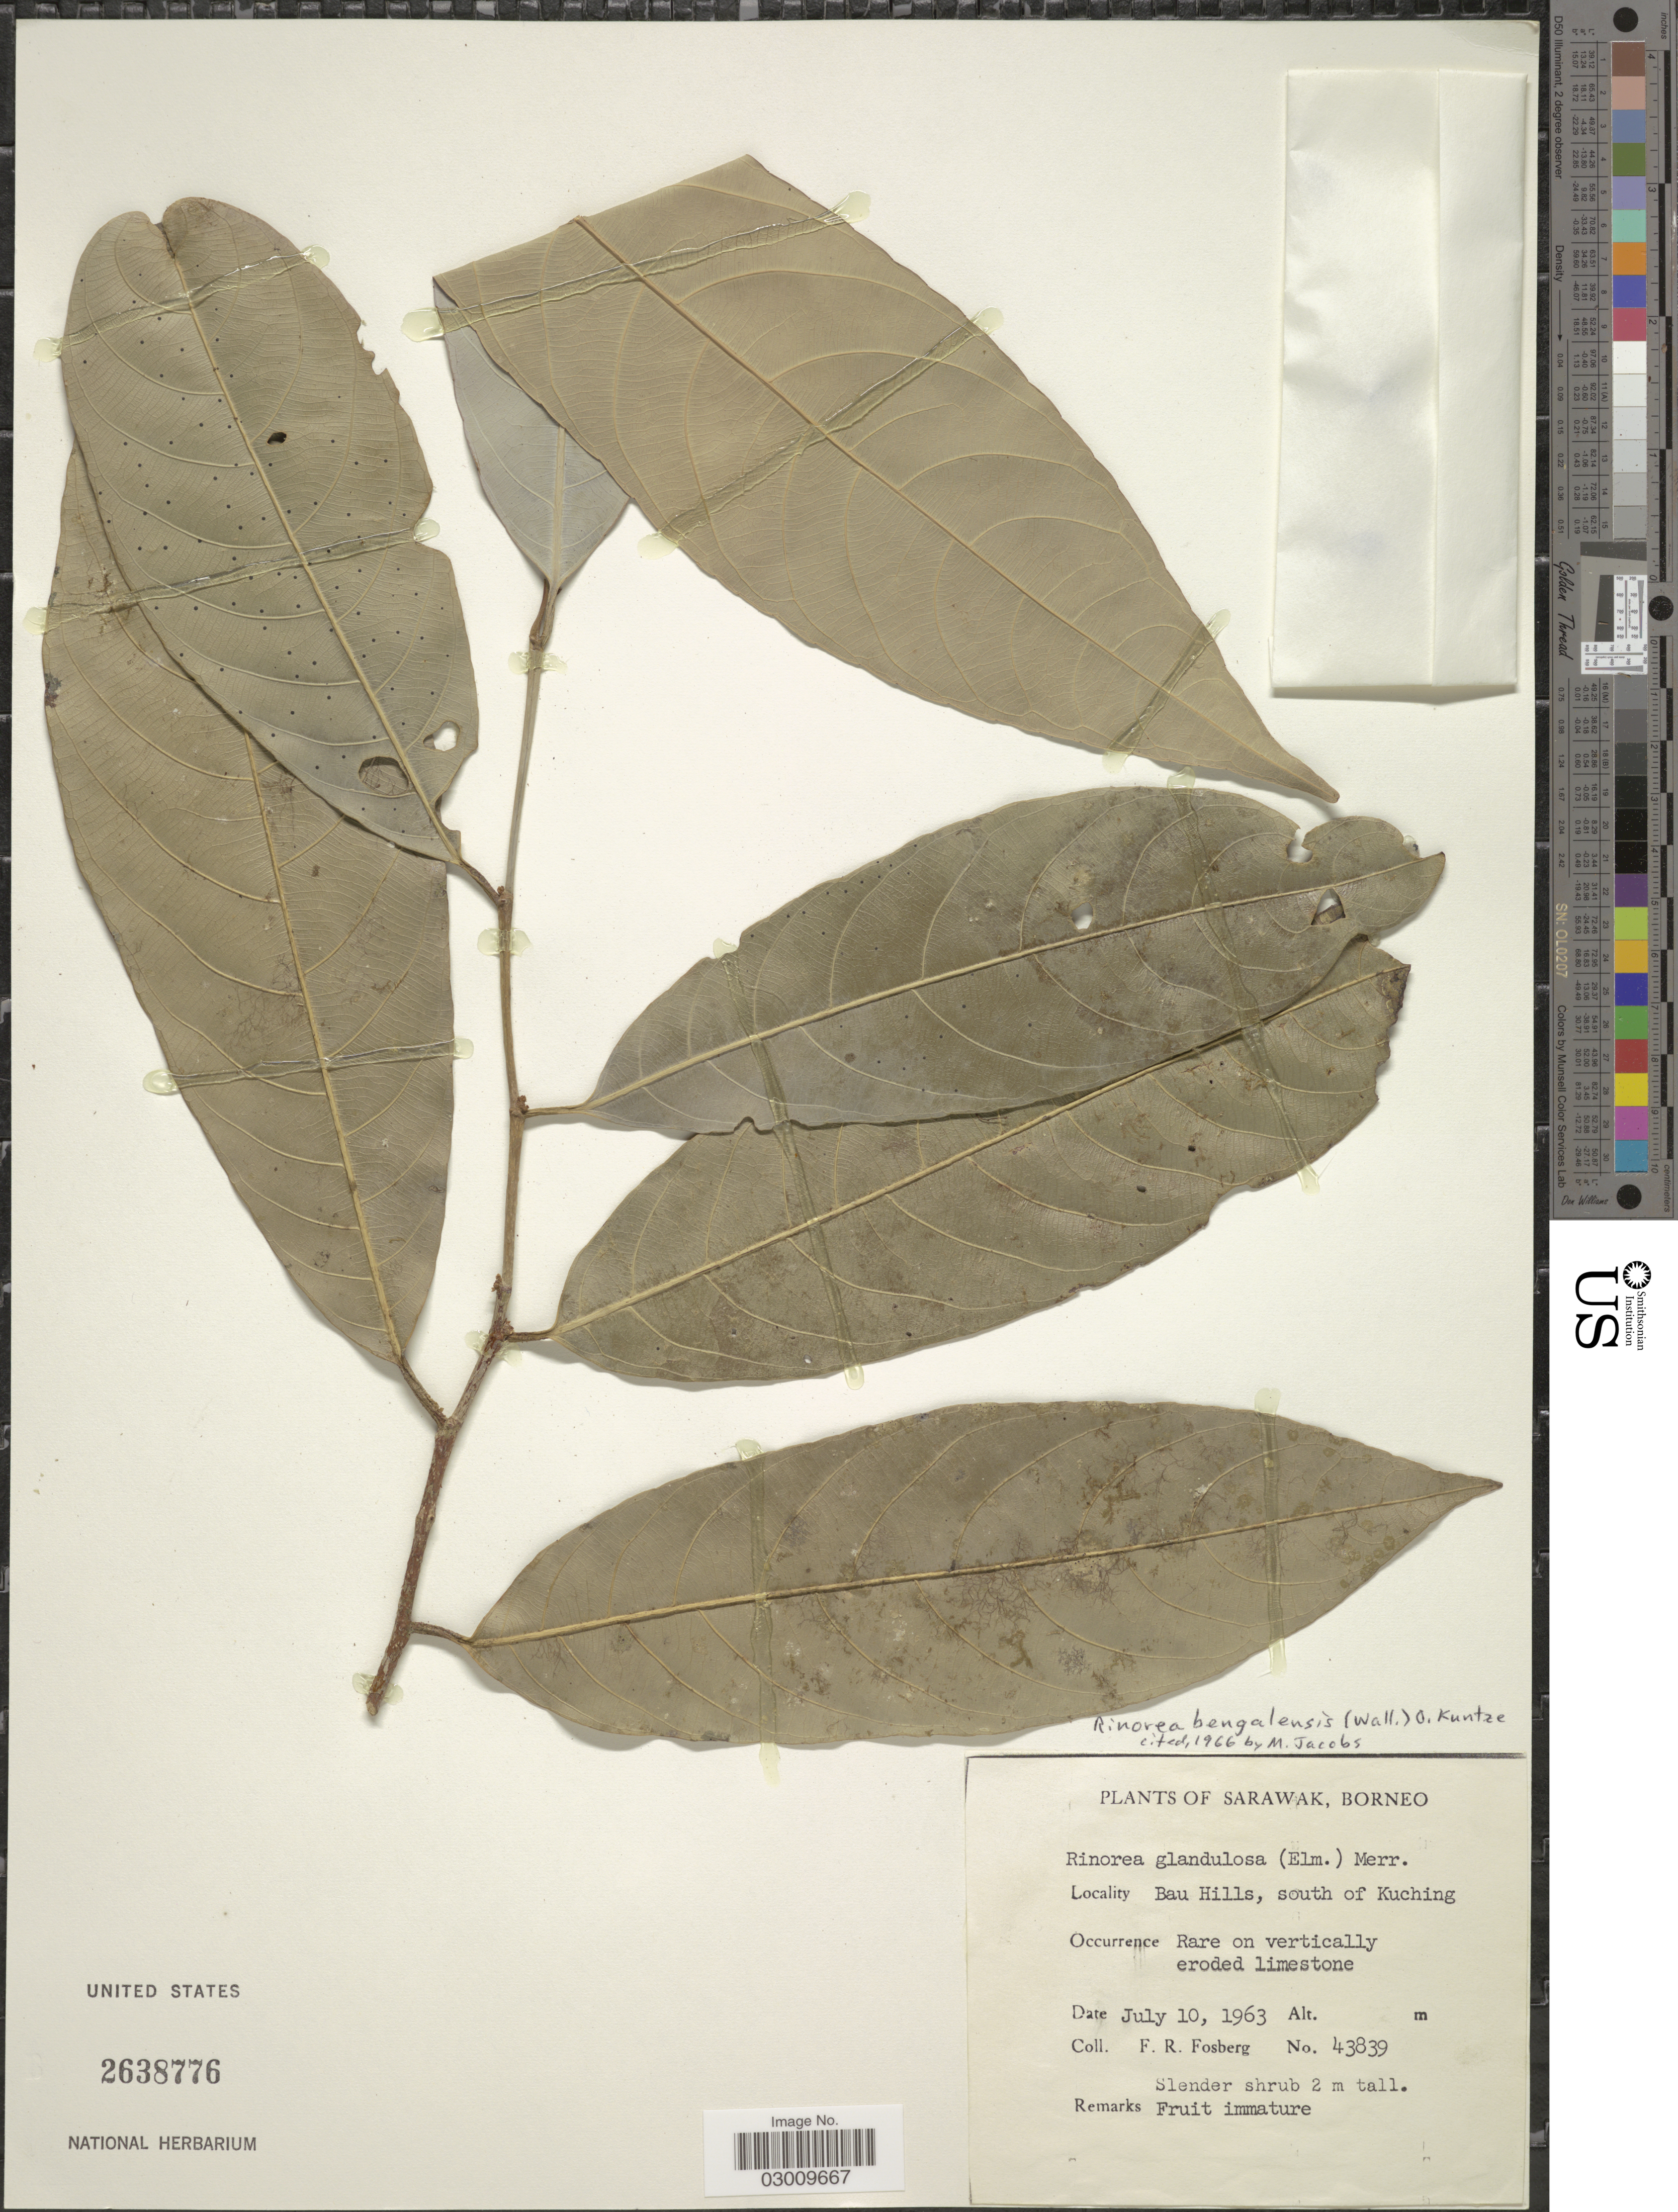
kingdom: Plantae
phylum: Tracheophyta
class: Magnoliopsida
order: Malpighiales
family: Violaceae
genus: Rinorea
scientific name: Rinorea bengalensis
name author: (Wall.) Kuntze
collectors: F. R. Fosberg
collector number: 43839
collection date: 1963-07-10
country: Malaysia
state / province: Sarawak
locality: Bau Hills, south of Kuching.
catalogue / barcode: US 2638776